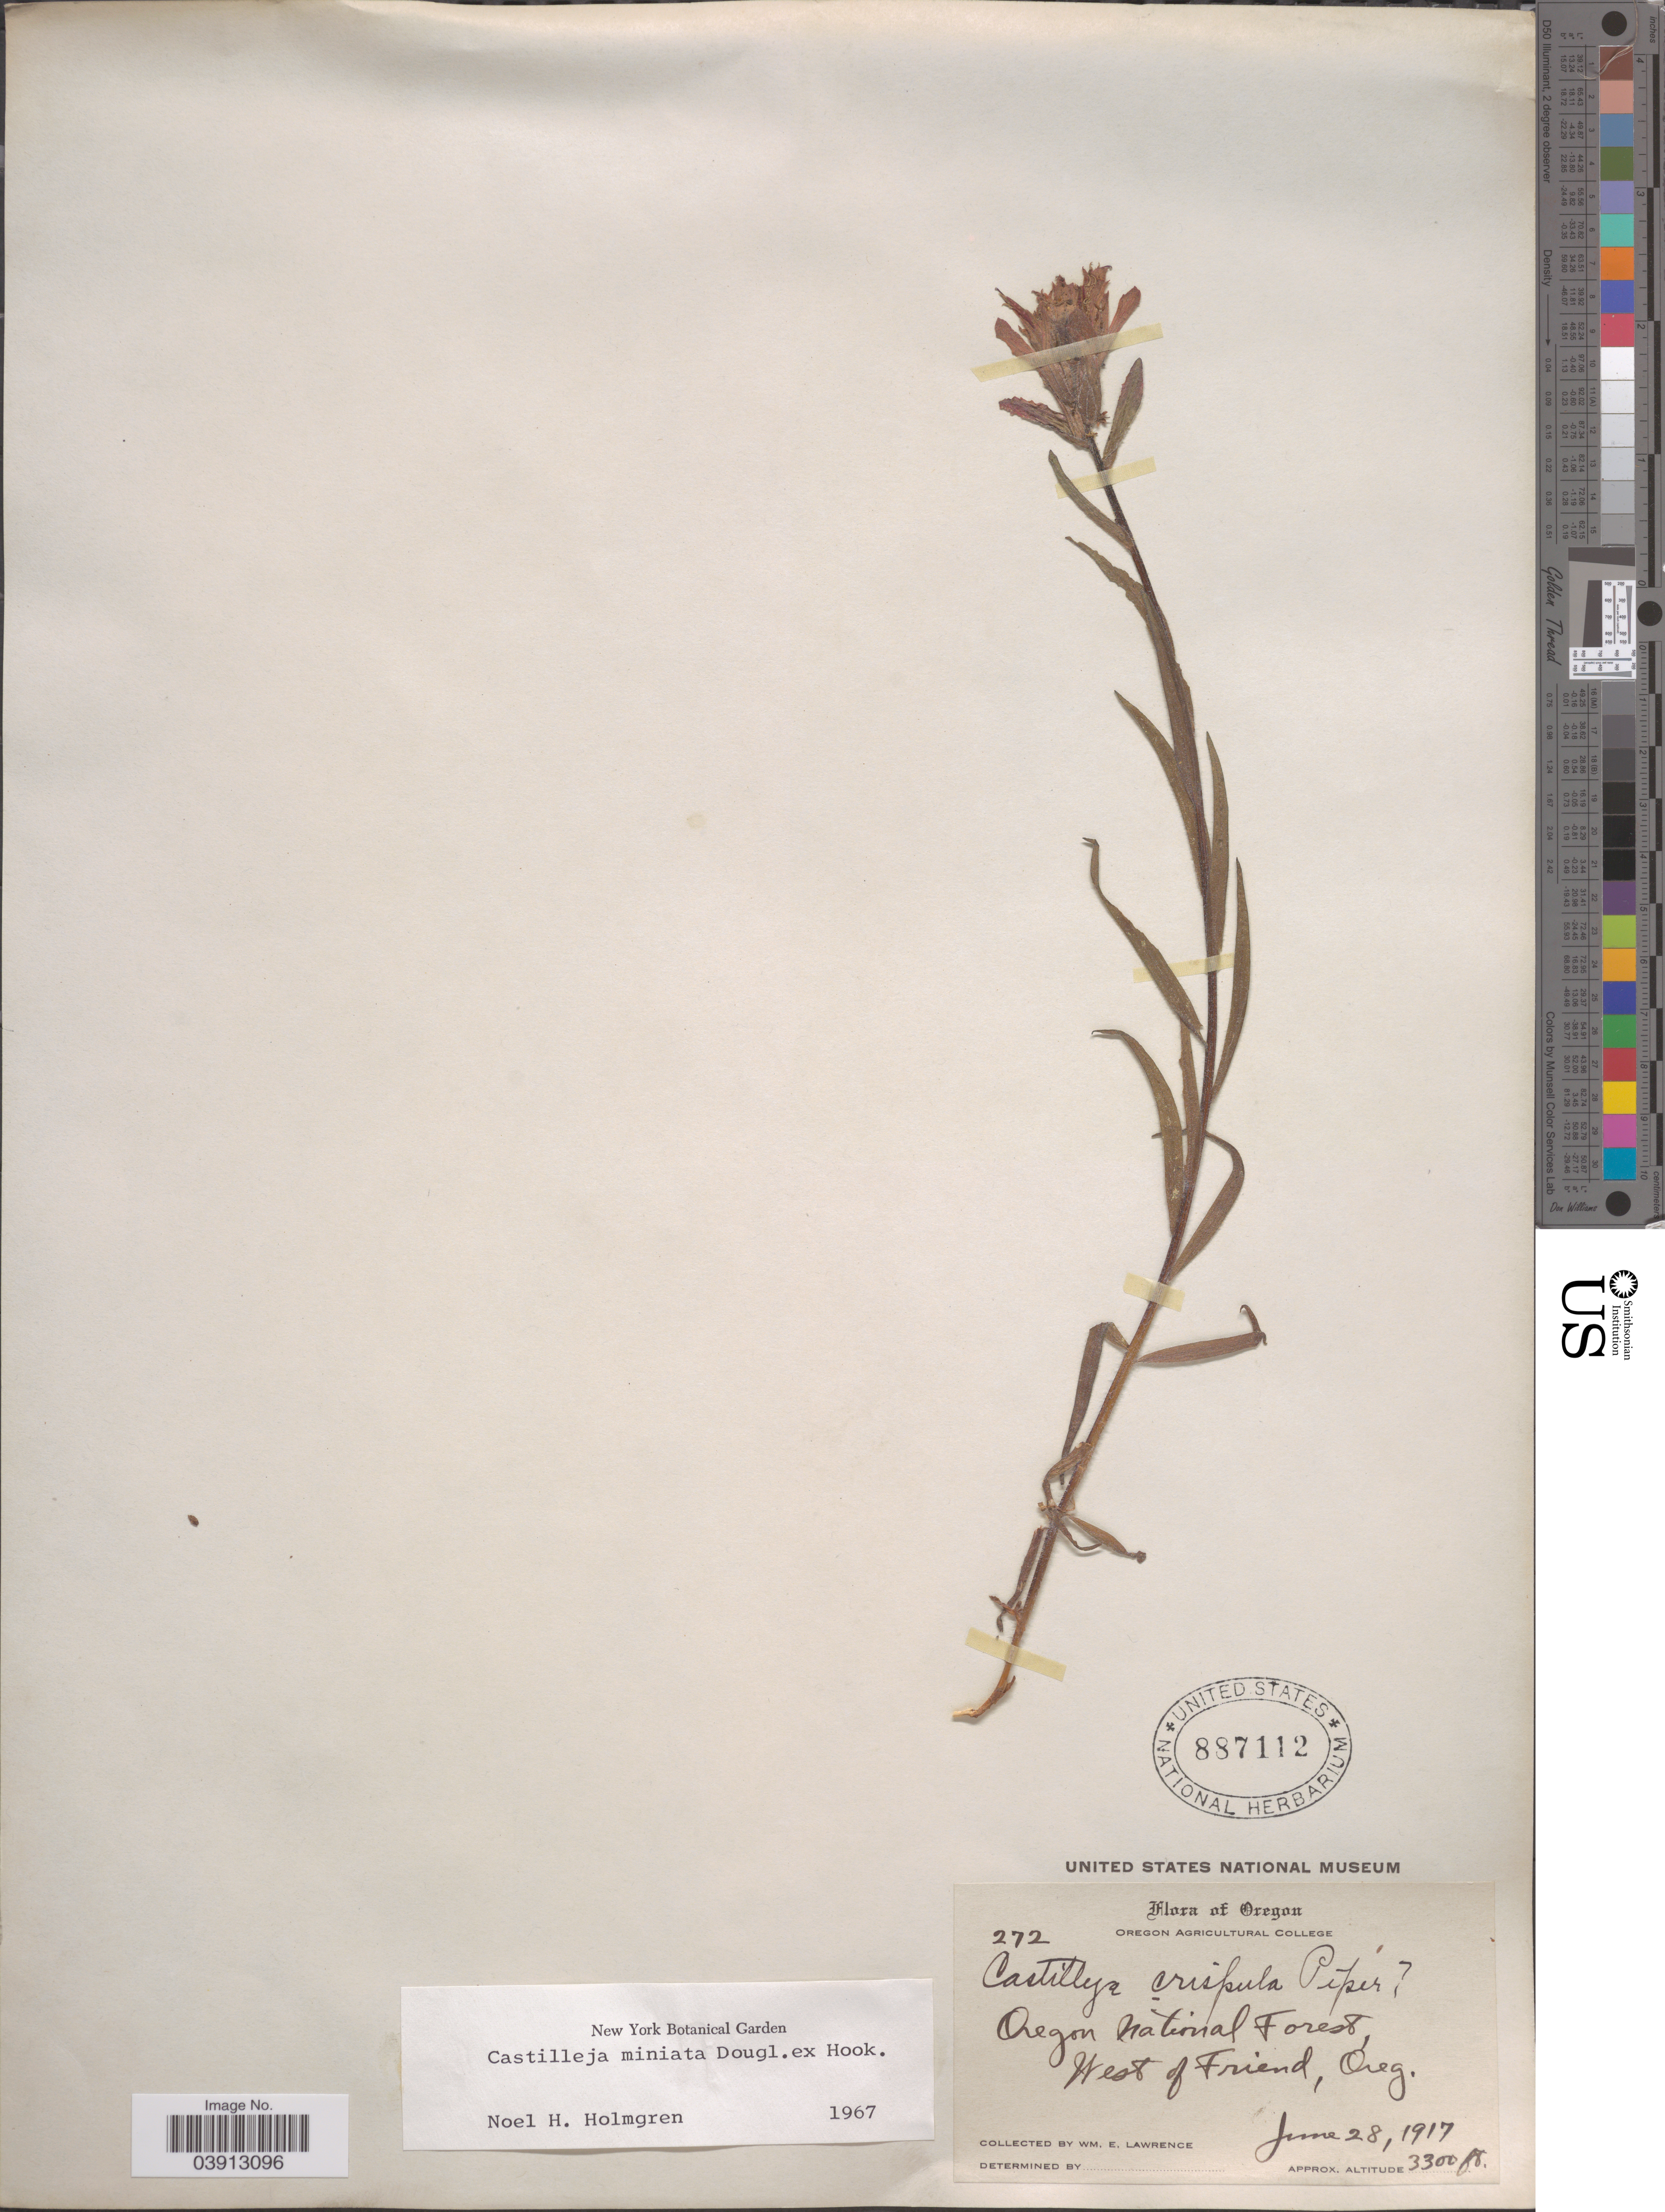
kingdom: Plantae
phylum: Tracheophyta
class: Magnoliopsida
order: Lamiales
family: Orobanchaceae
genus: Castilleja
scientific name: Castilleja miniata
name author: Douglas ex Hook.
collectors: W. Lawrence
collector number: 272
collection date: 1917-06-28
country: United States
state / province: Oregon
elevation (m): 1006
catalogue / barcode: US 887112